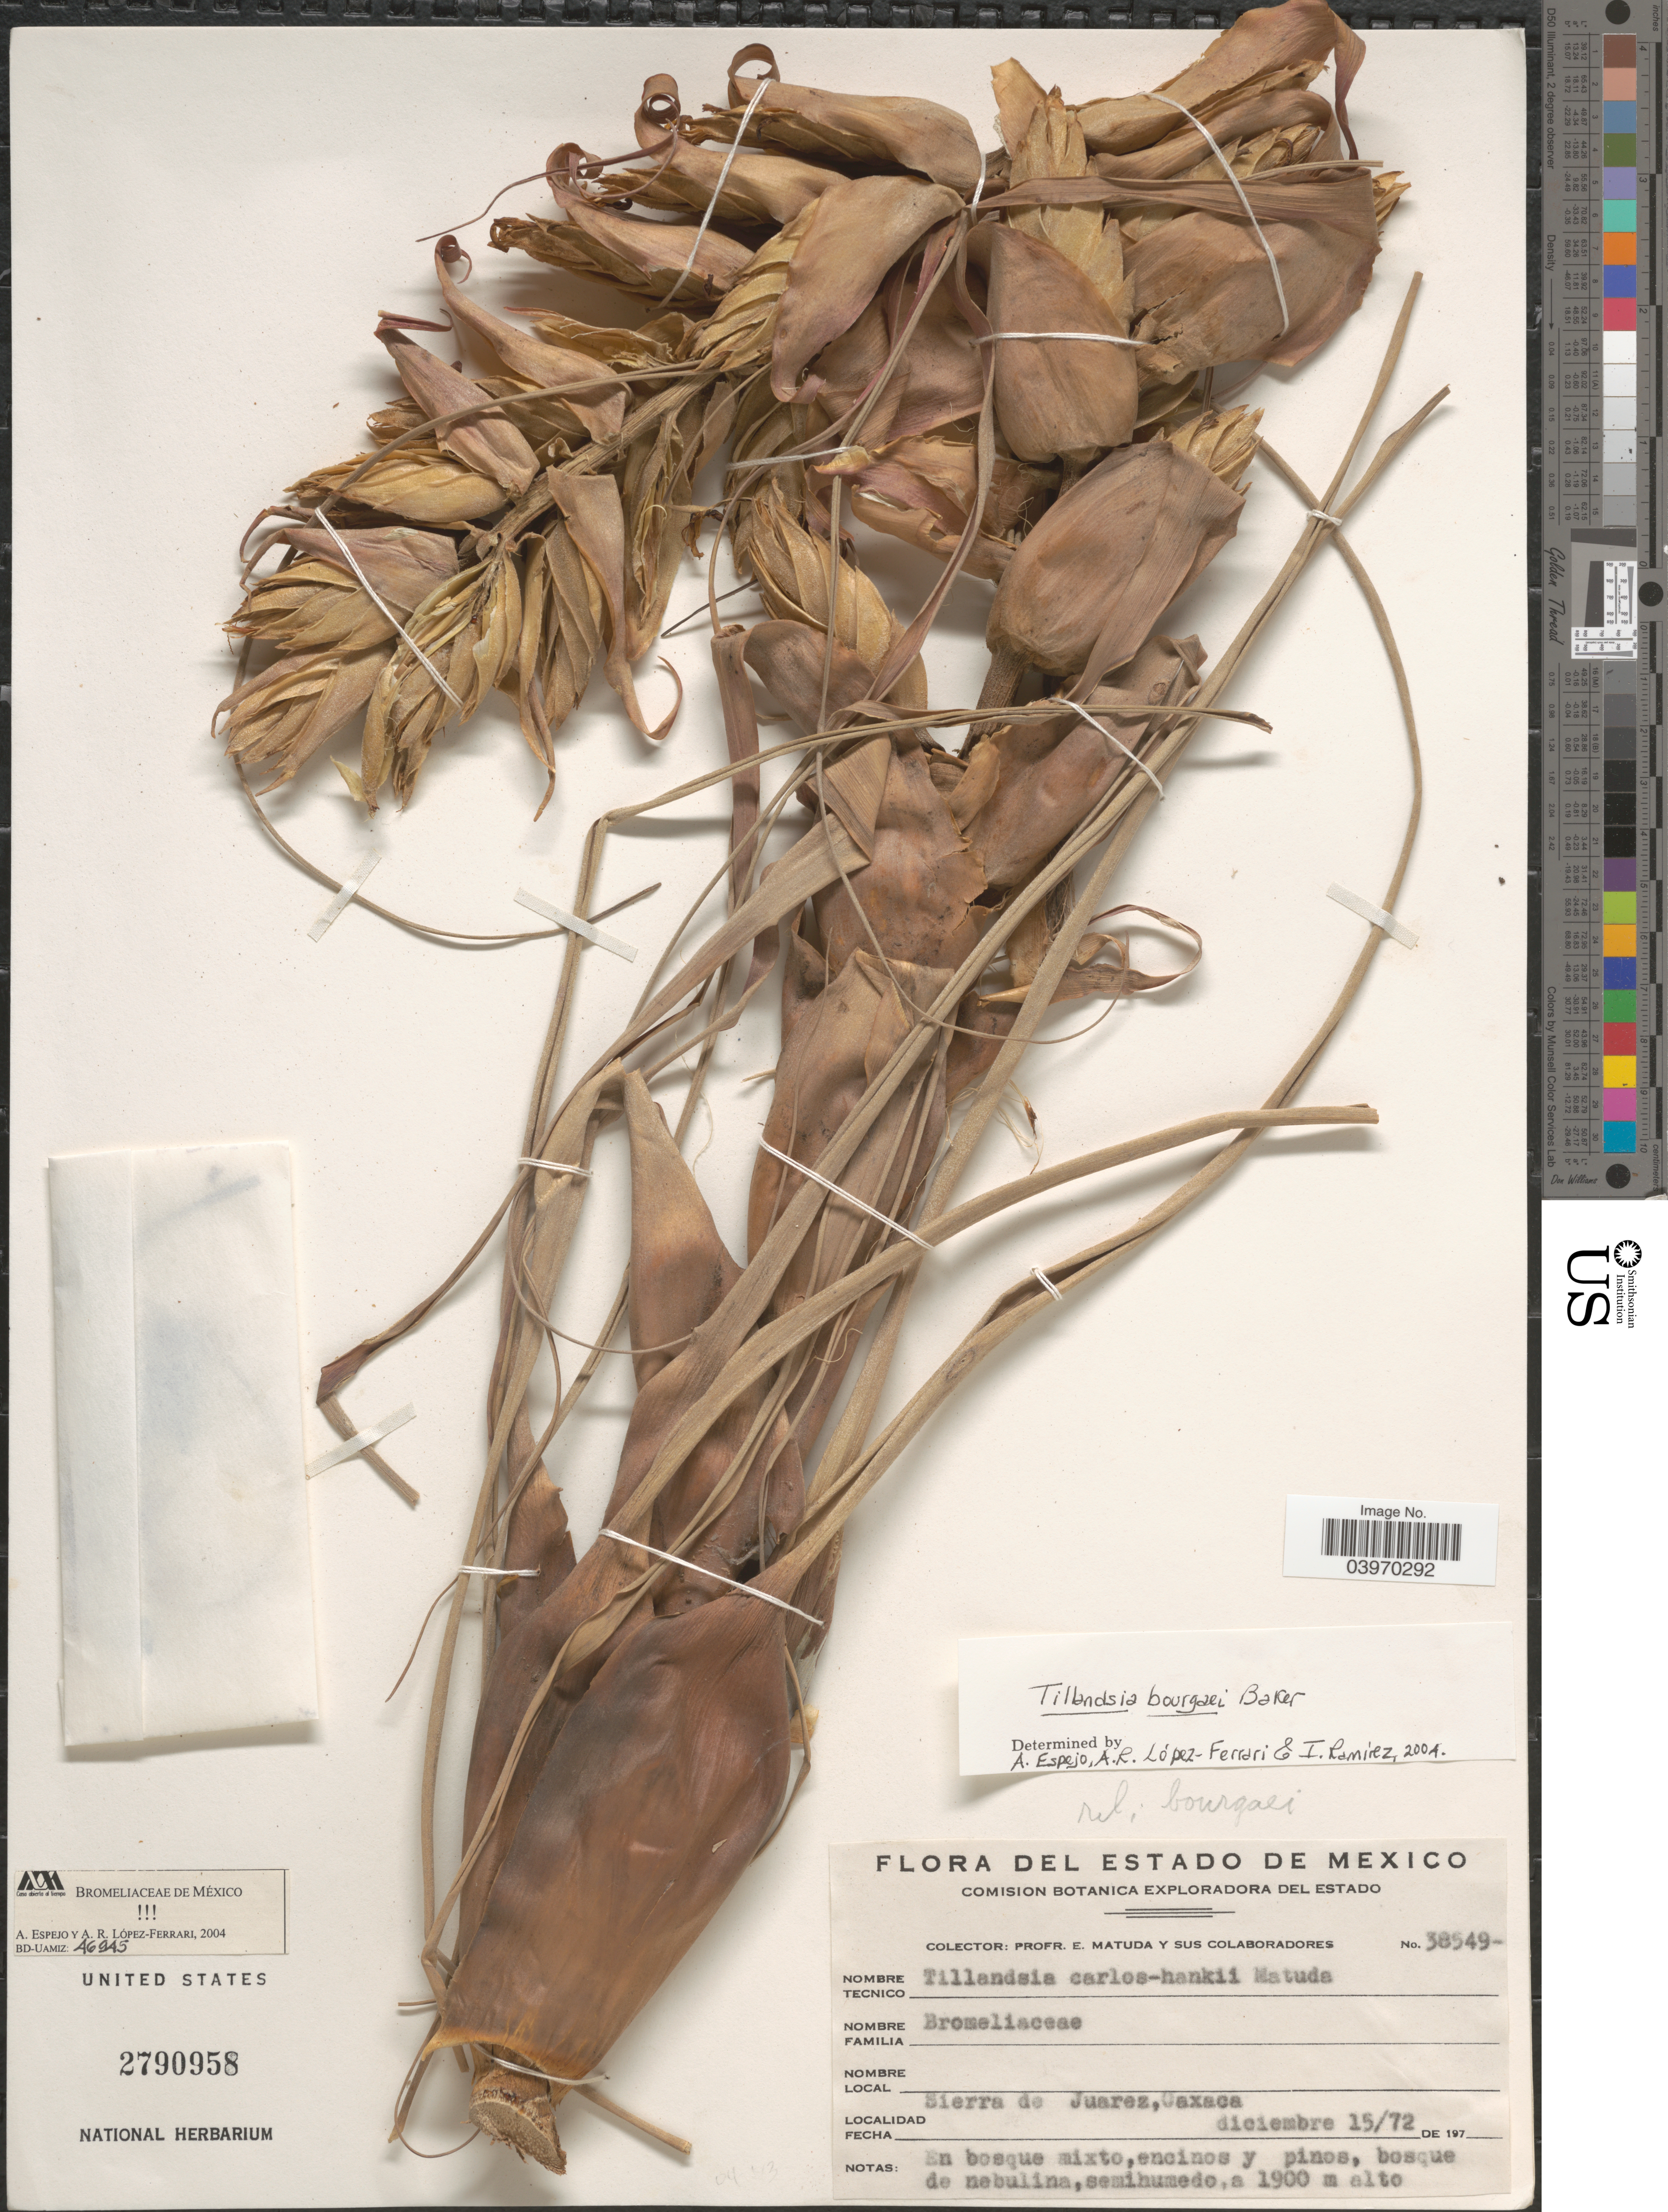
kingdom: Plantae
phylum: Tracheophyta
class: Liliopsida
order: Poales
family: Bromeliaceae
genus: Tillandsia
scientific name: Tillandsia bourgaei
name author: Baker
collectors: E. Matuda & Sus Colaboradores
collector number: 38549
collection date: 1972-12-15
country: Mexico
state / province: Oaxaca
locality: Sierra de Juarez.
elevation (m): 1900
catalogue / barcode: US 2790958